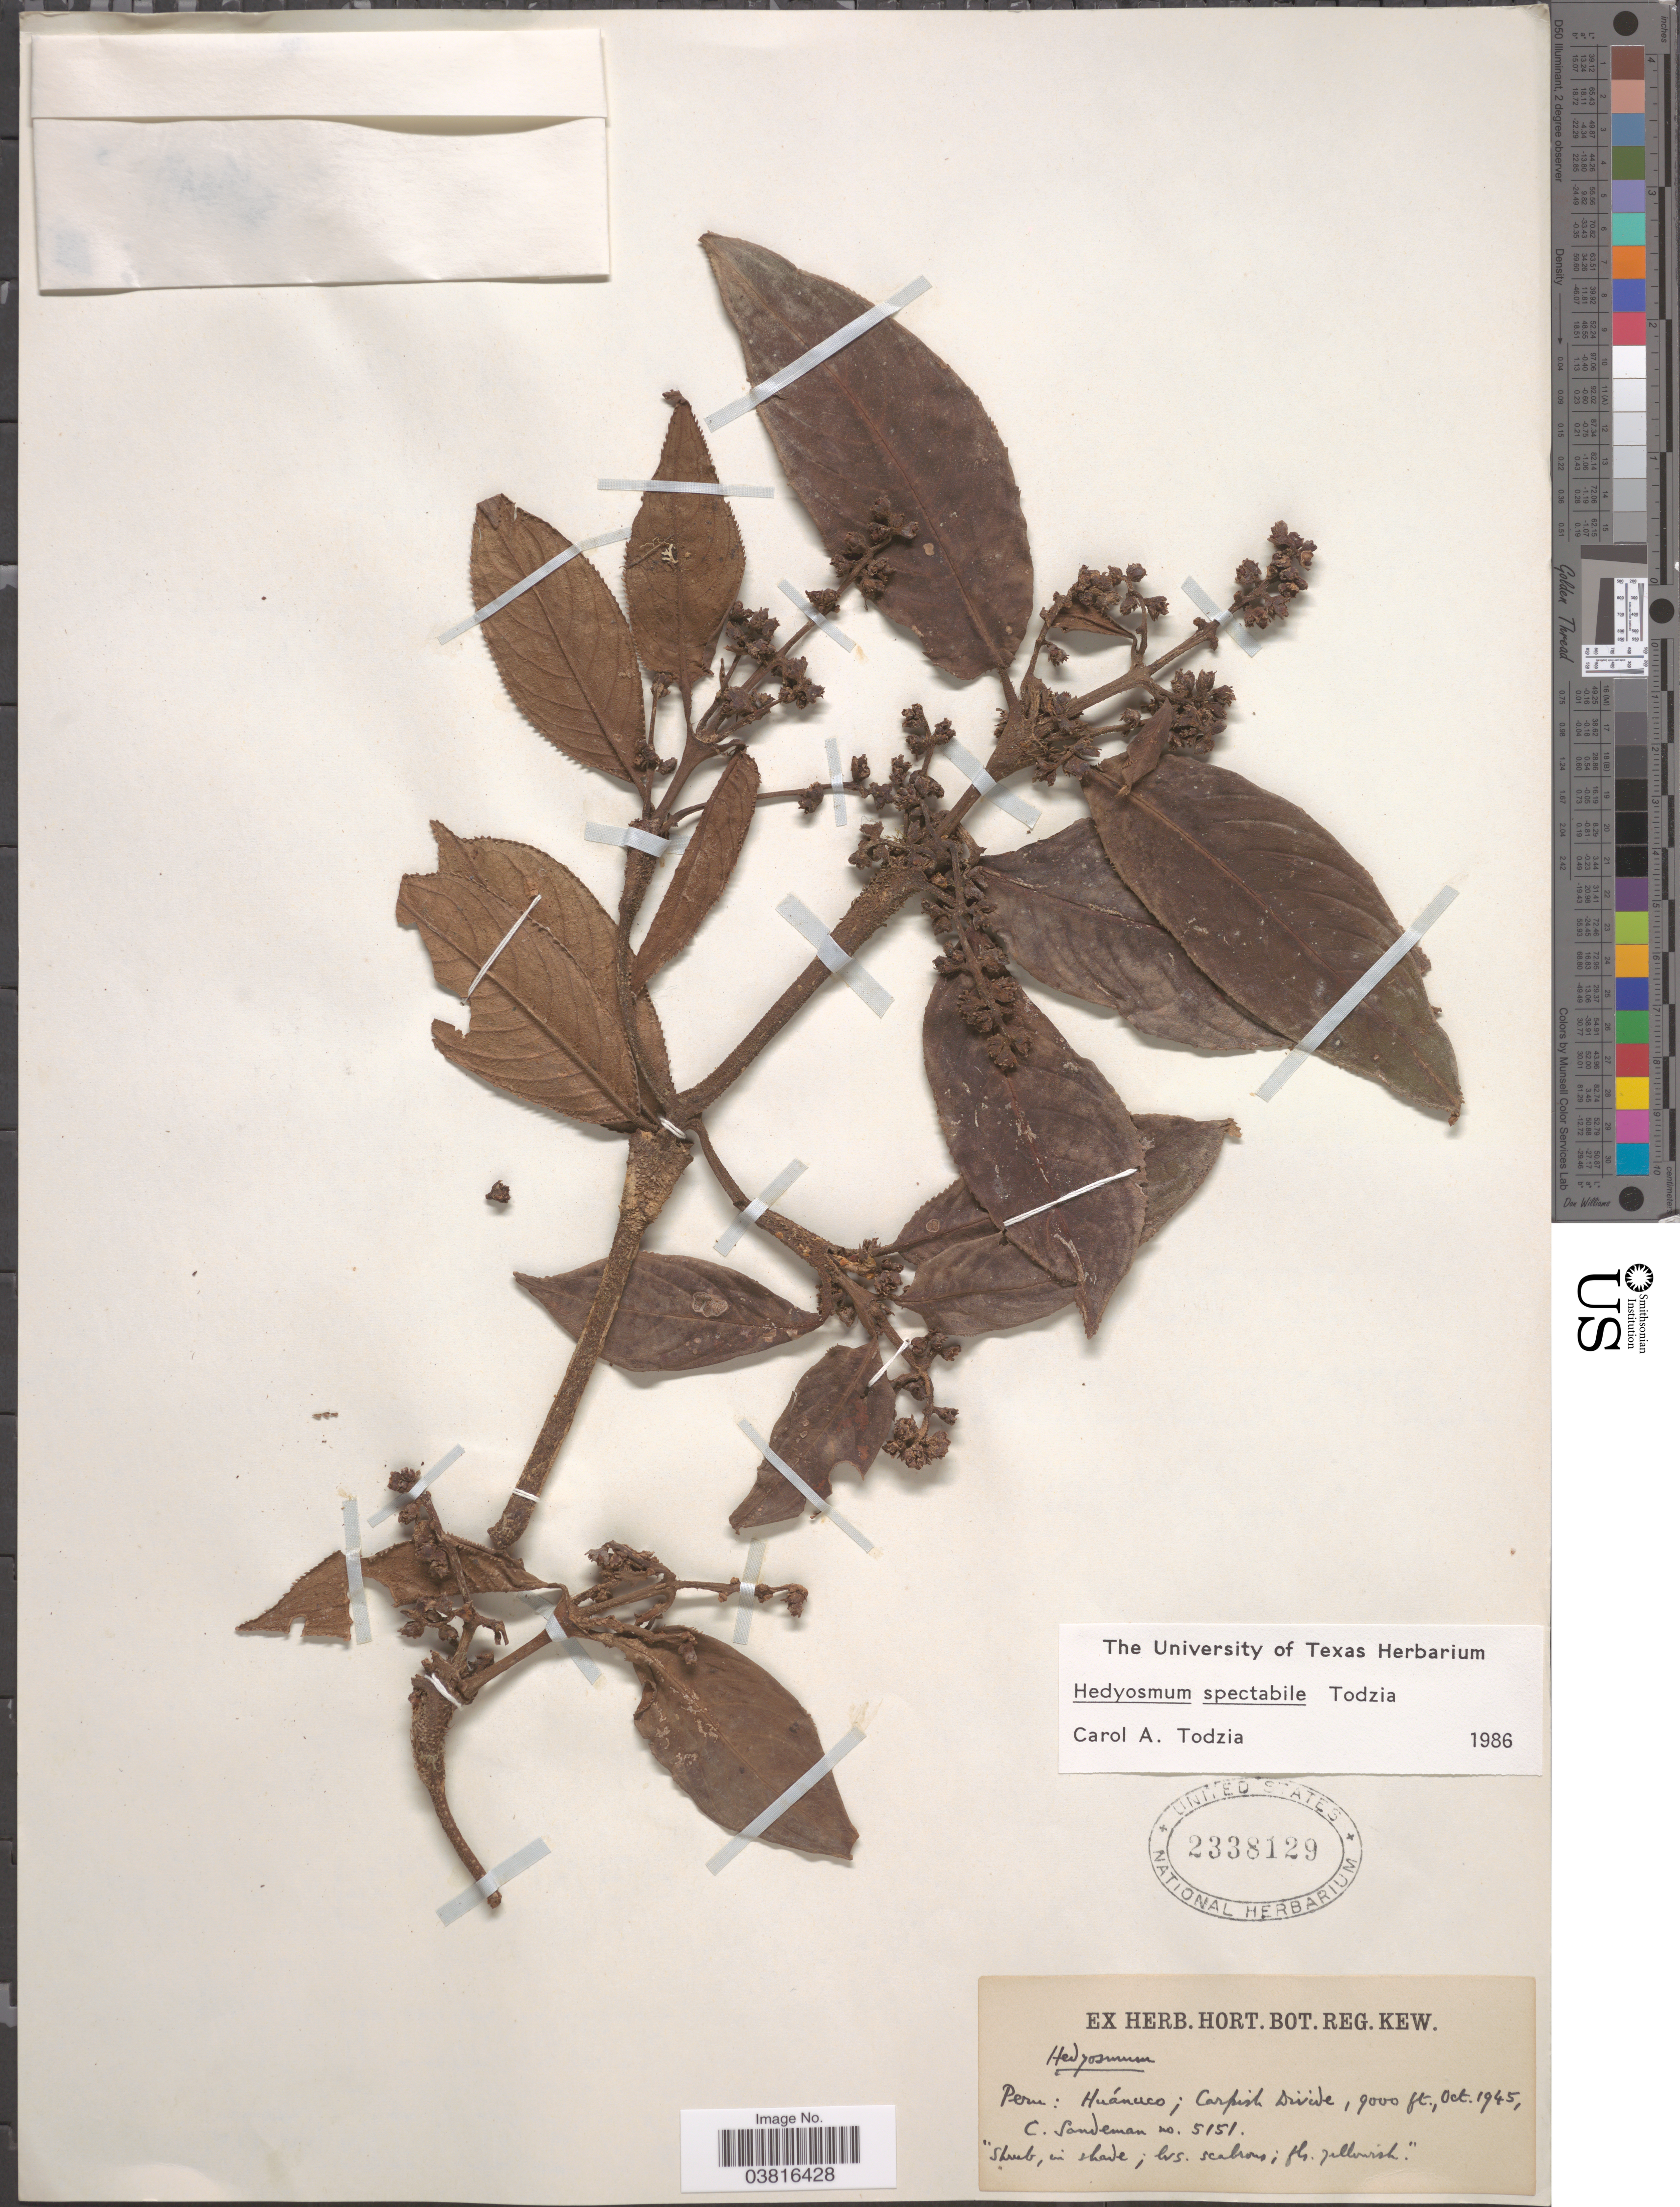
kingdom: Plantae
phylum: Tracheophyta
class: Magnoliopsida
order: Chloranthales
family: Chloranthaceae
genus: Hedyosmum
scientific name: Hedyosmum spectabile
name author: Todzia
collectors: C. Sandeman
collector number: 5151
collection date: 1945-10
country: Peru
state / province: Huánuco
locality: Carpish Divide.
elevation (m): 2743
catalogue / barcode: US 2338129